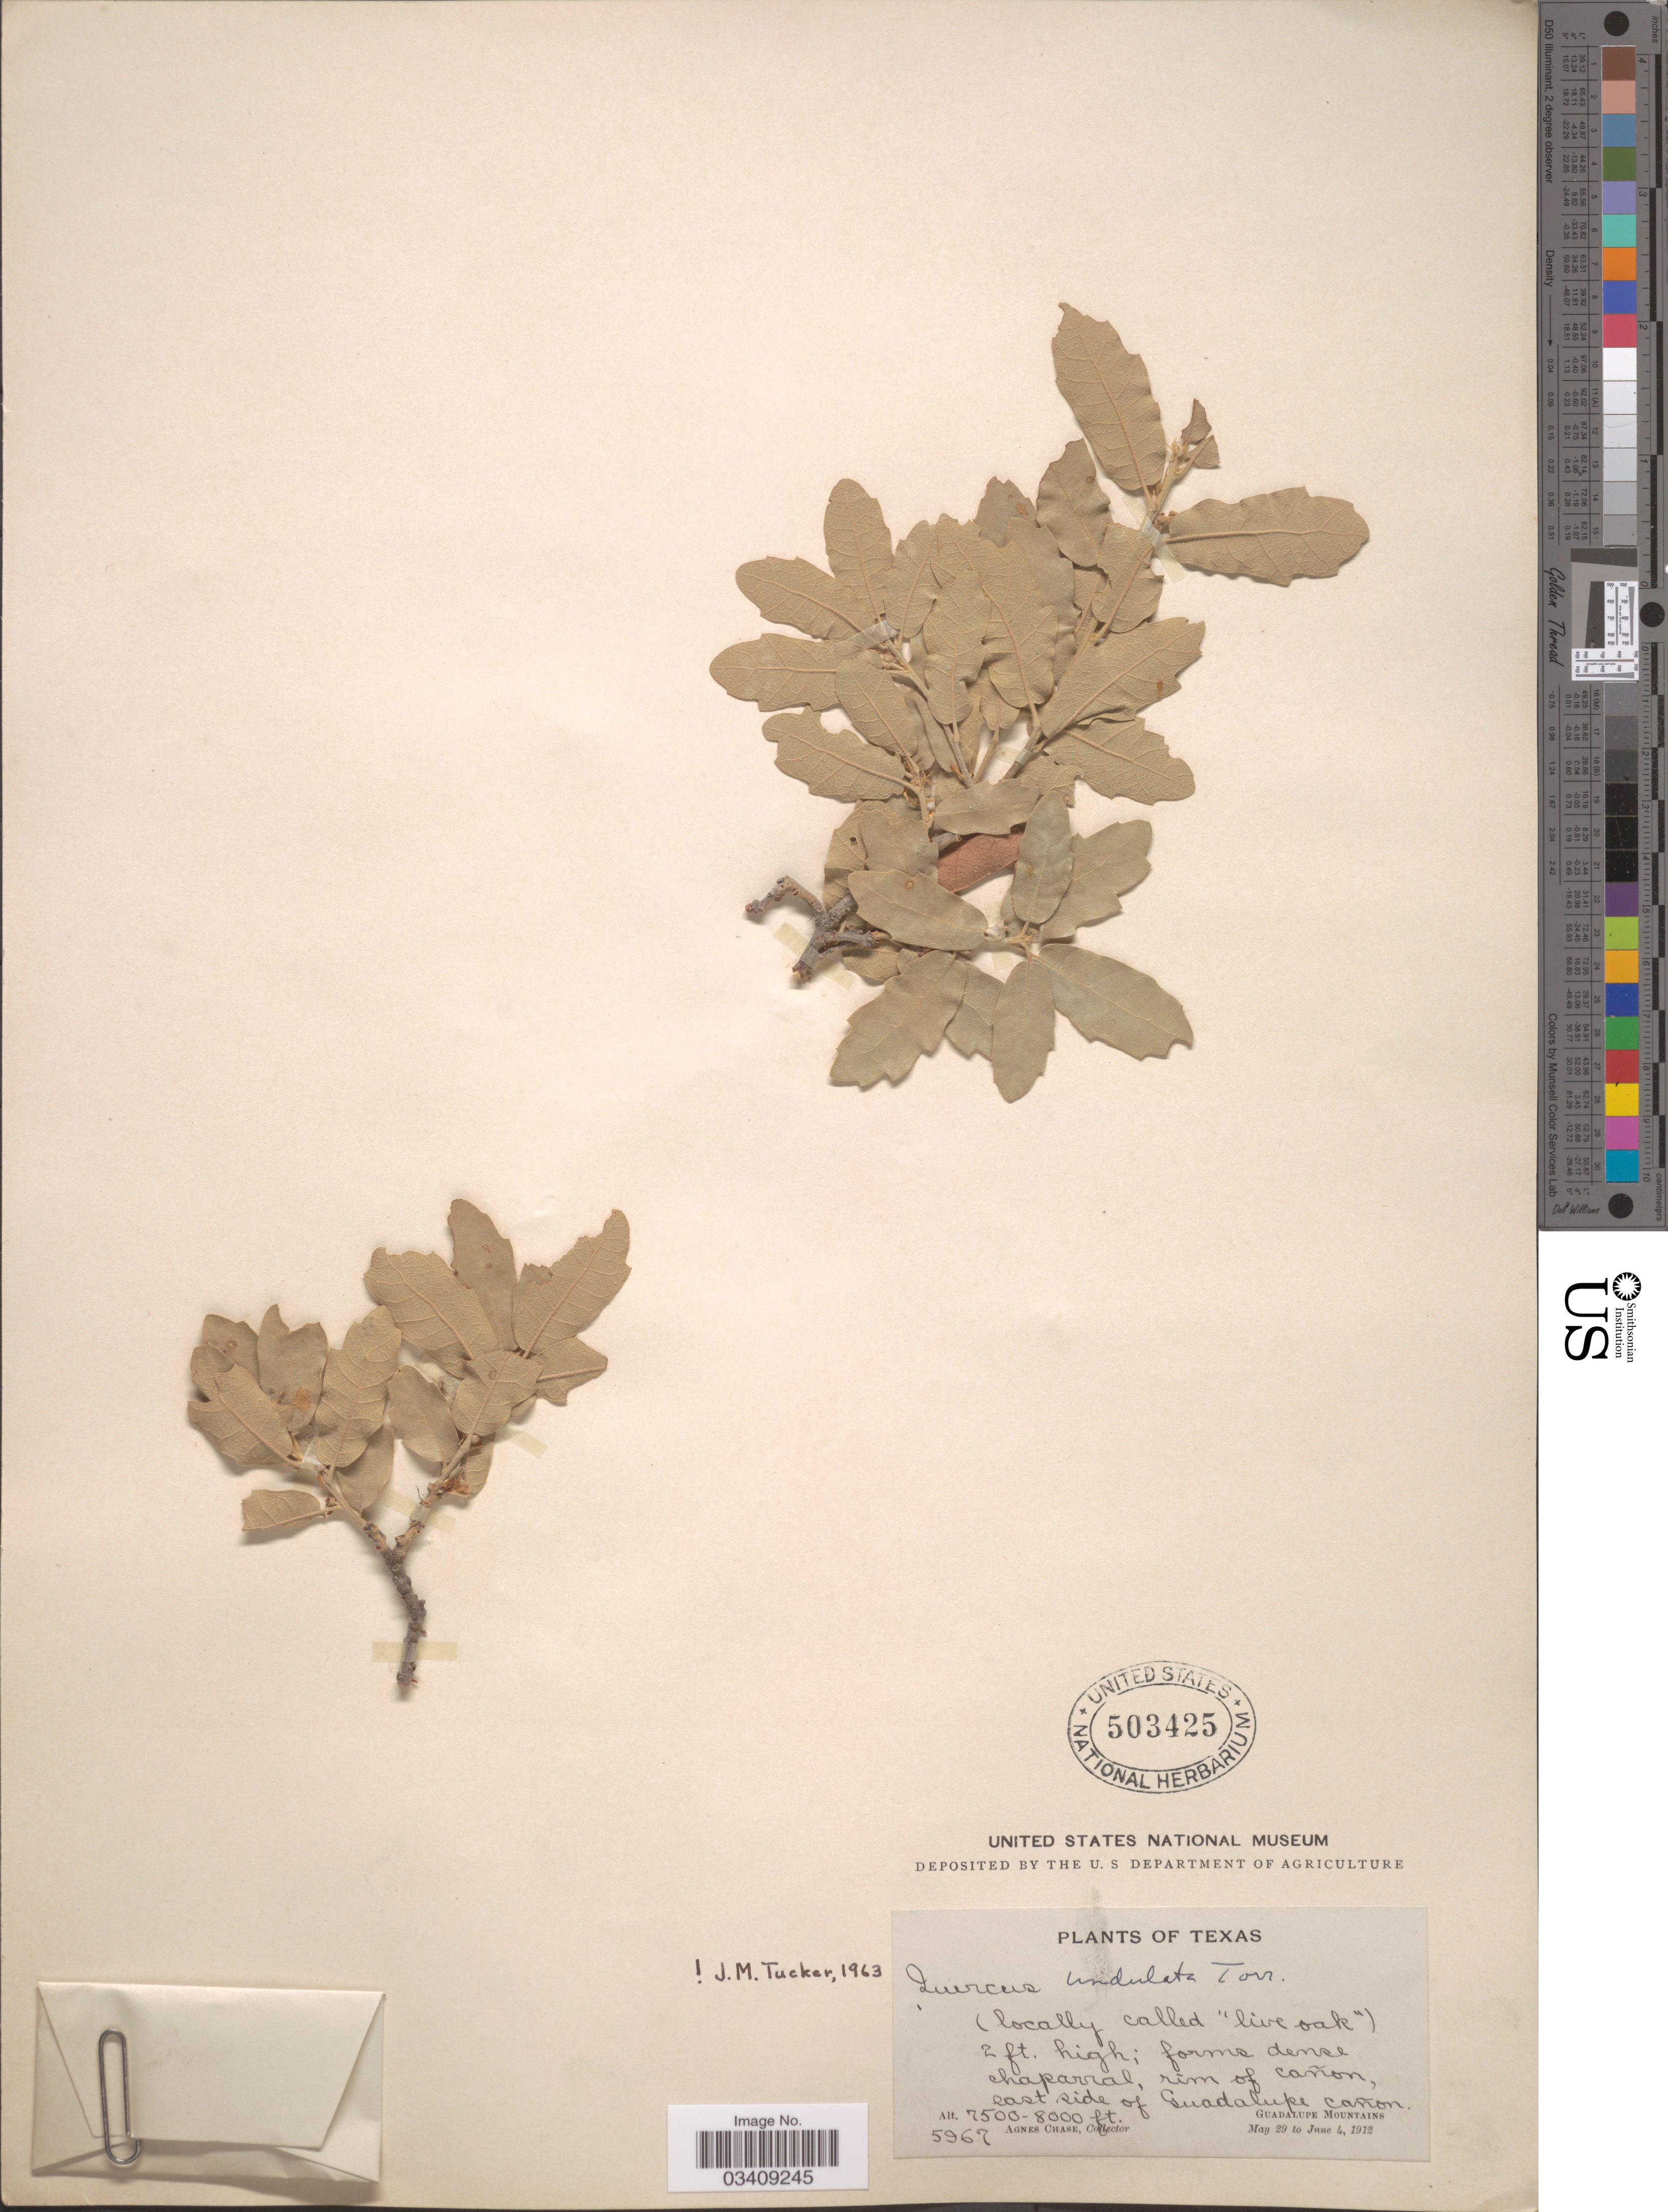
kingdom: Plantae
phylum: Tracheophyta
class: Magnoliopsida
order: Fagales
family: Fagaceae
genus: Quercus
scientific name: Quercus undulata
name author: Torr.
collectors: A. Chase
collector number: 5967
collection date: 1912-05-29/1912-06-04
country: United States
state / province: Texas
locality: Rim of cañon, east side of Guadalupe Cañon. Guadalupe Mountains.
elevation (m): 2286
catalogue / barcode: US 503425